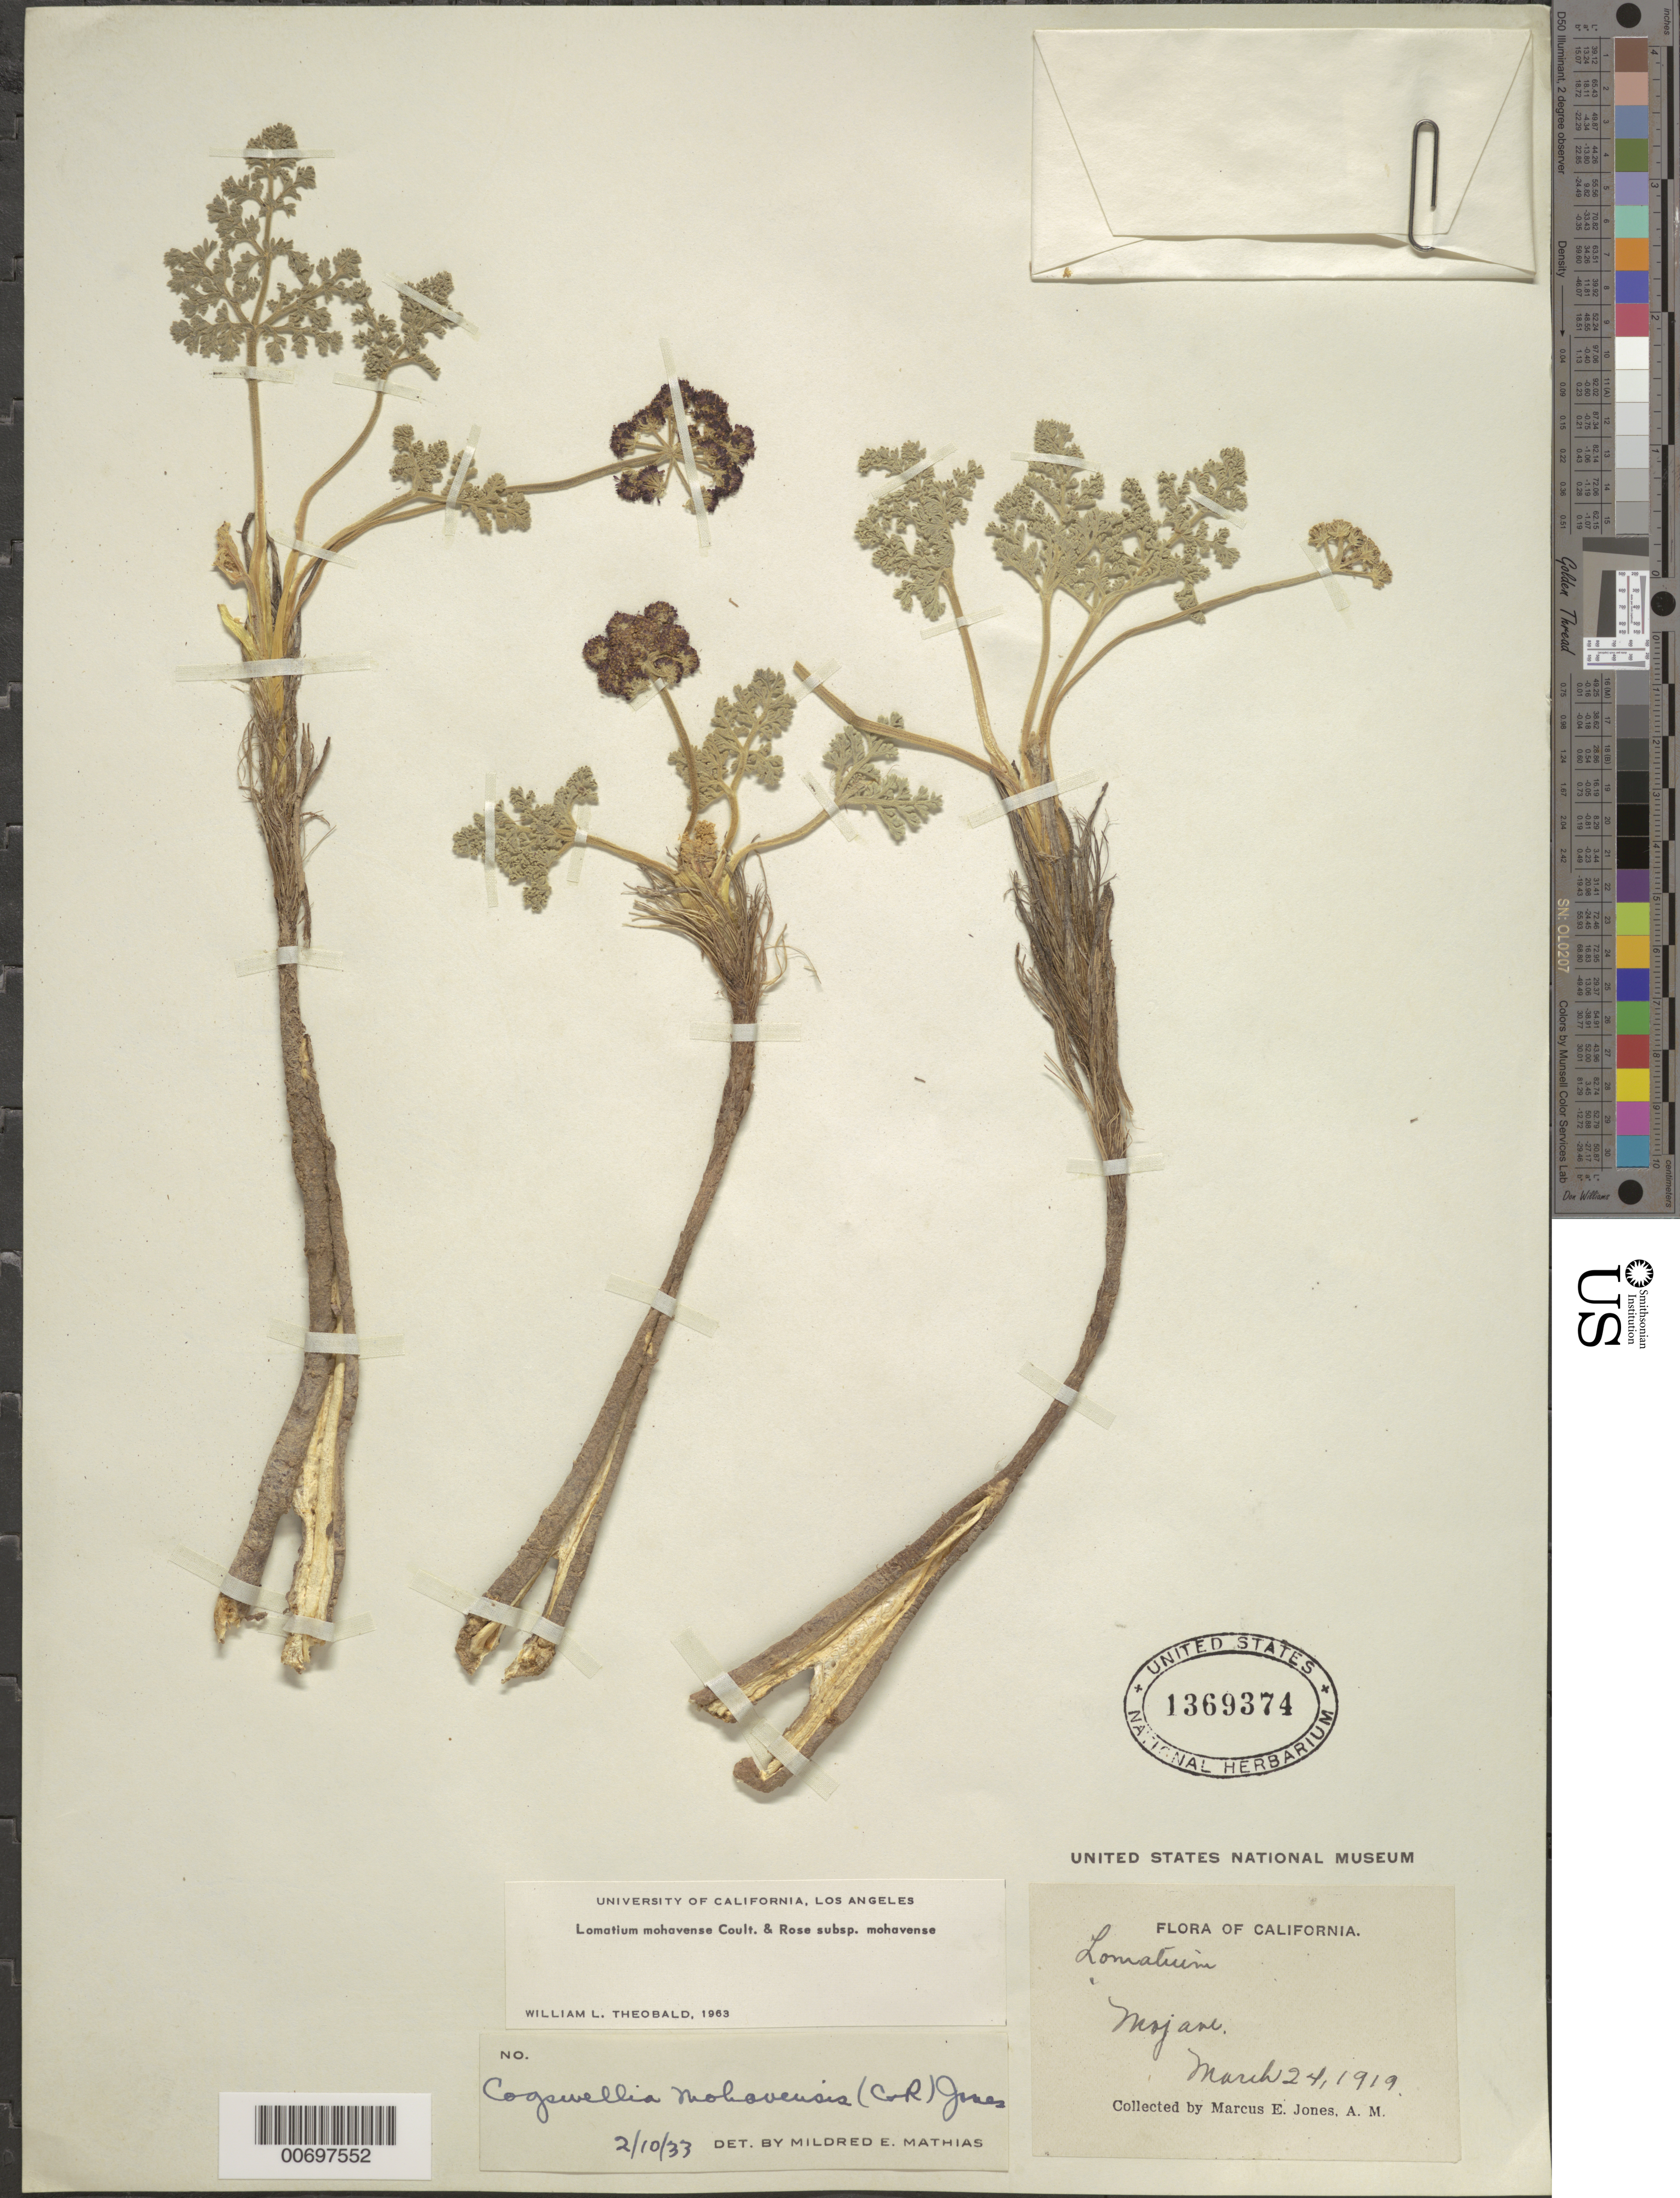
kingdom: Plantae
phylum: Tracheophyta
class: Magnoliopsida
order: Apiales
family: Apiaceae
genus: Lomatium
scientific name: Lomatium mohavense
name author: (J.M. Coult. & Rose) J.M. Coult. & Rose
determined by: Theobald, W. L., (LA), University of California - Los Angeles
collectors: M. E. Jones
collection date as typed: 24 Mar 1919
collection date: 1919-03-24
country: United States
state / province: California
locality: Mojave.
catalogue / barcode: US 1369374